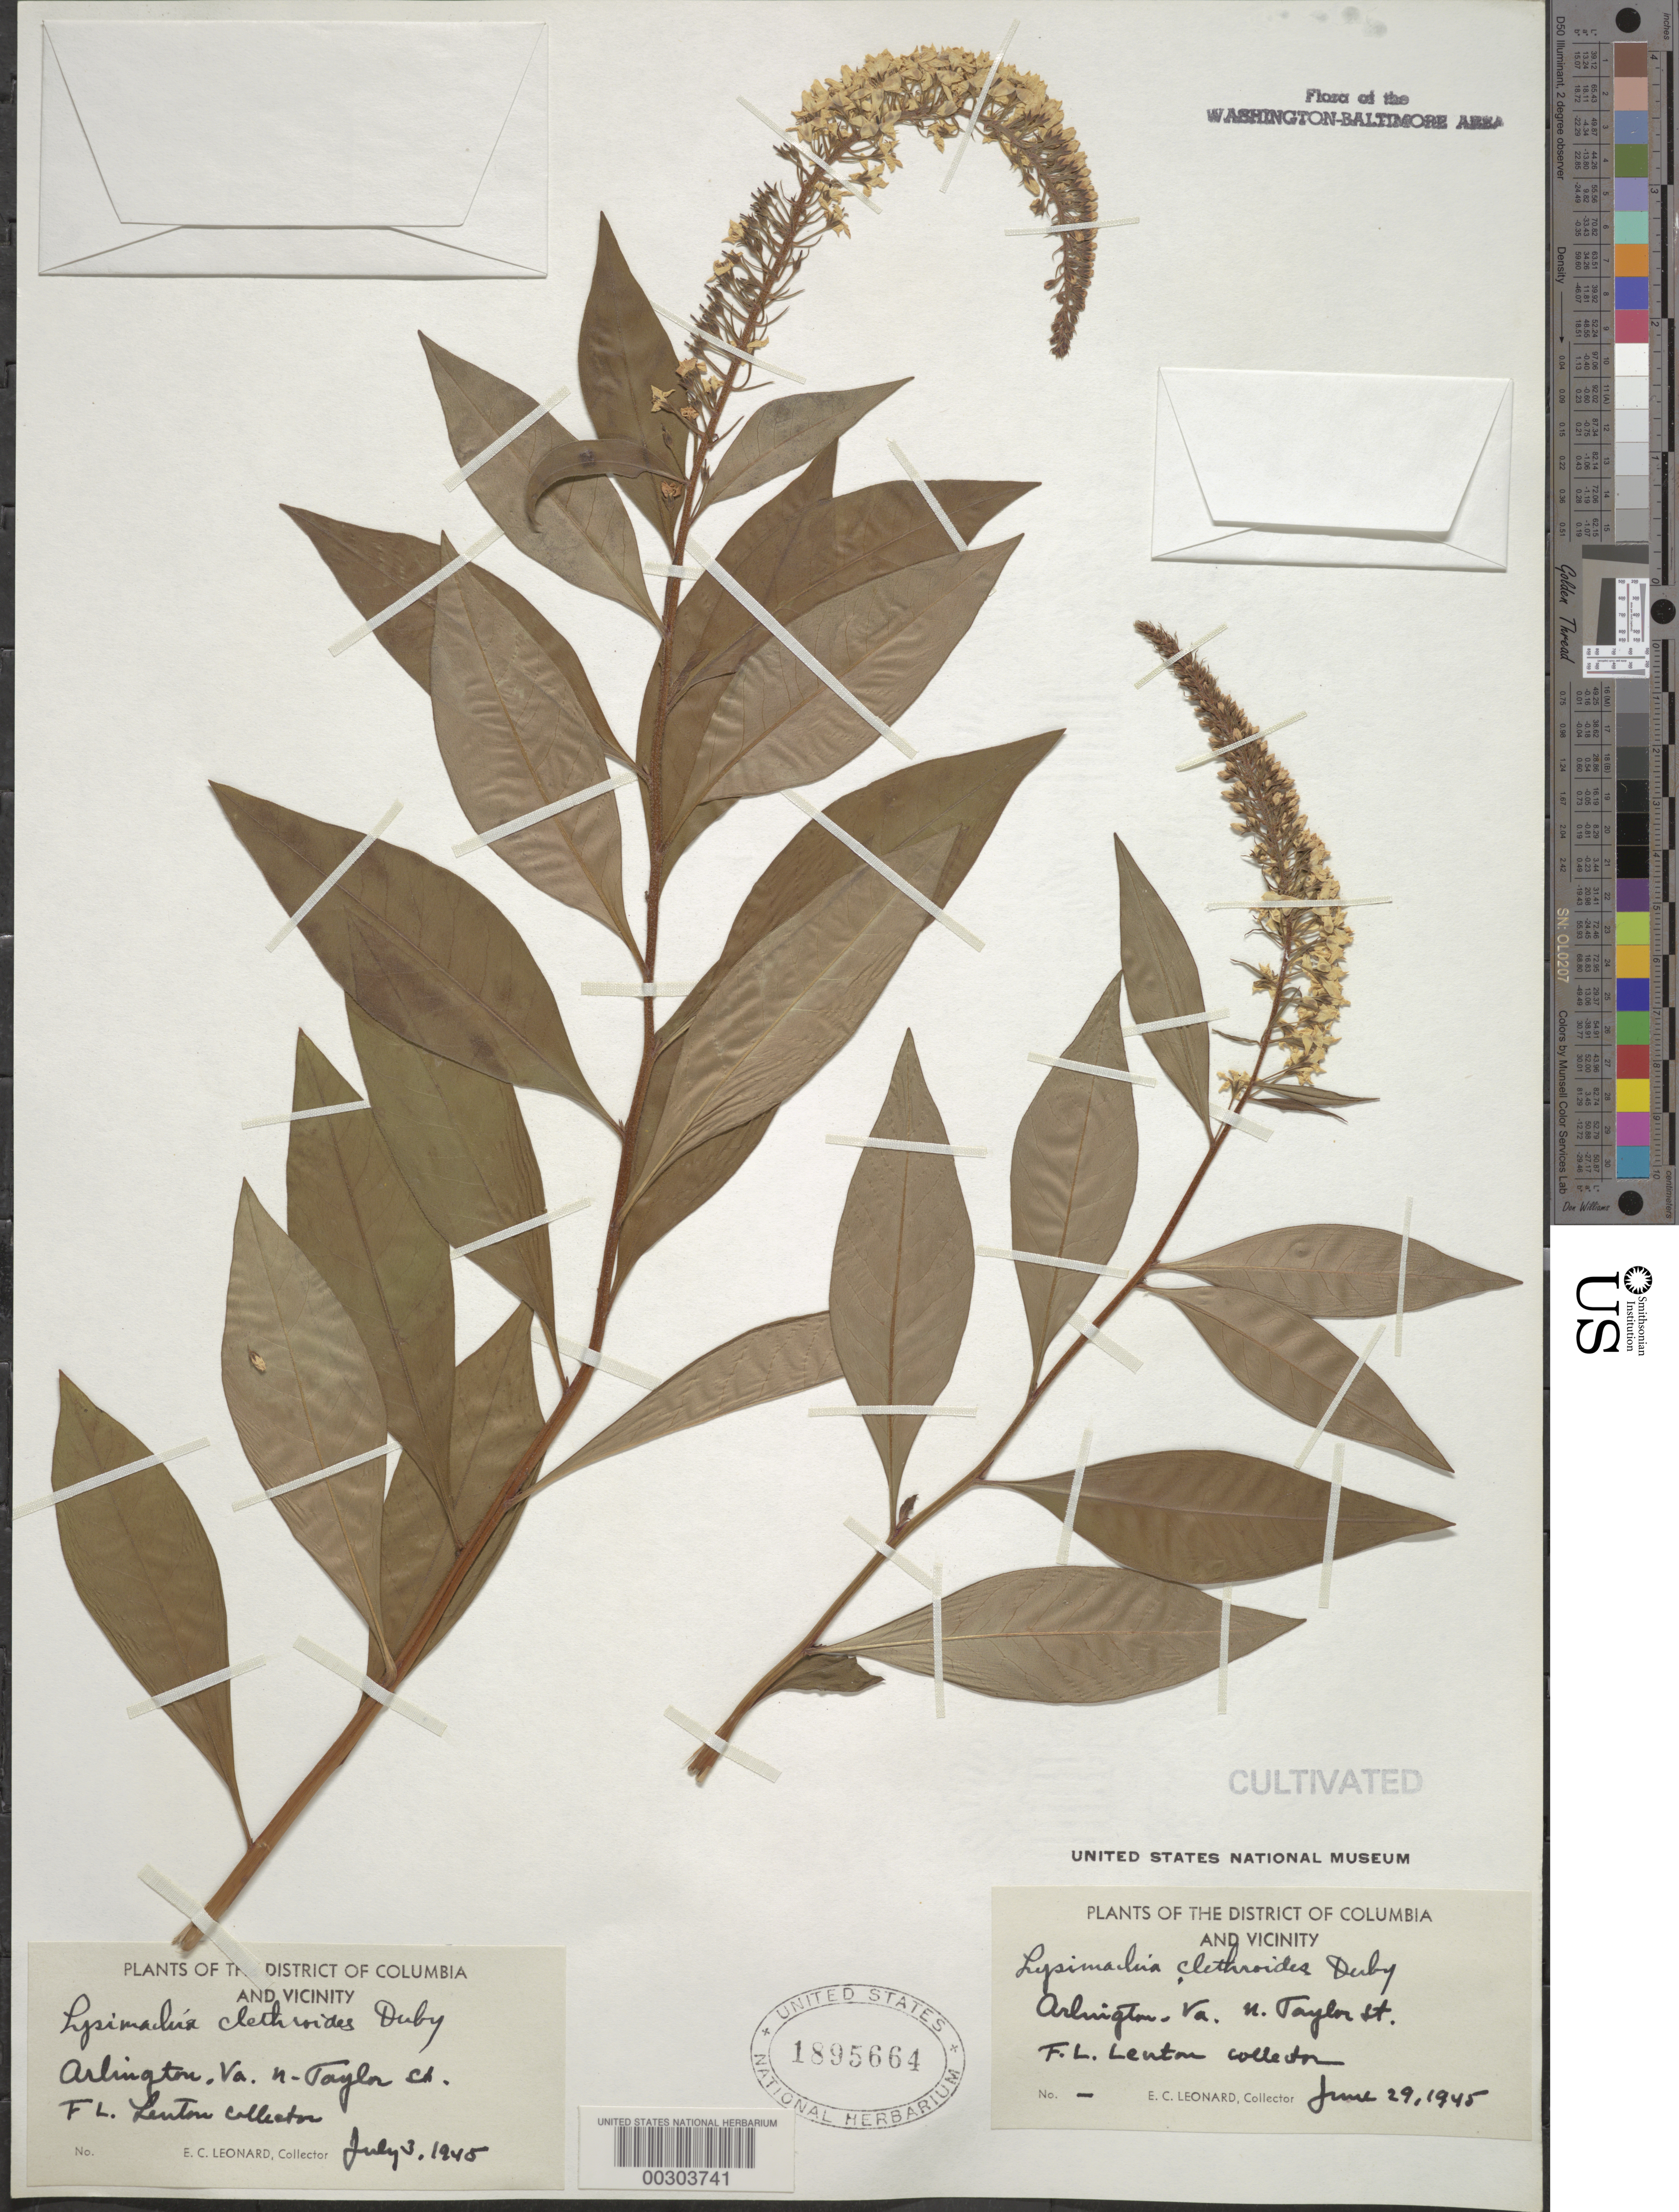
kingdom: Plantae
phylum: Tracheophyta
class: Magnoliopsida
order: Ericales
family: Primulaceae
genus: Lysimachia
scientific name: Lysimachia clethroides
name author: Duby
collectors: F. L. Lewton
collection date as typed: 29 Jun 1945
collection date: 1945-06-29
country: United States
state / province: Virginia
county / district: Arlington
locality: Arlington, N. Taylor St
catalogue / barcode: US 1895664